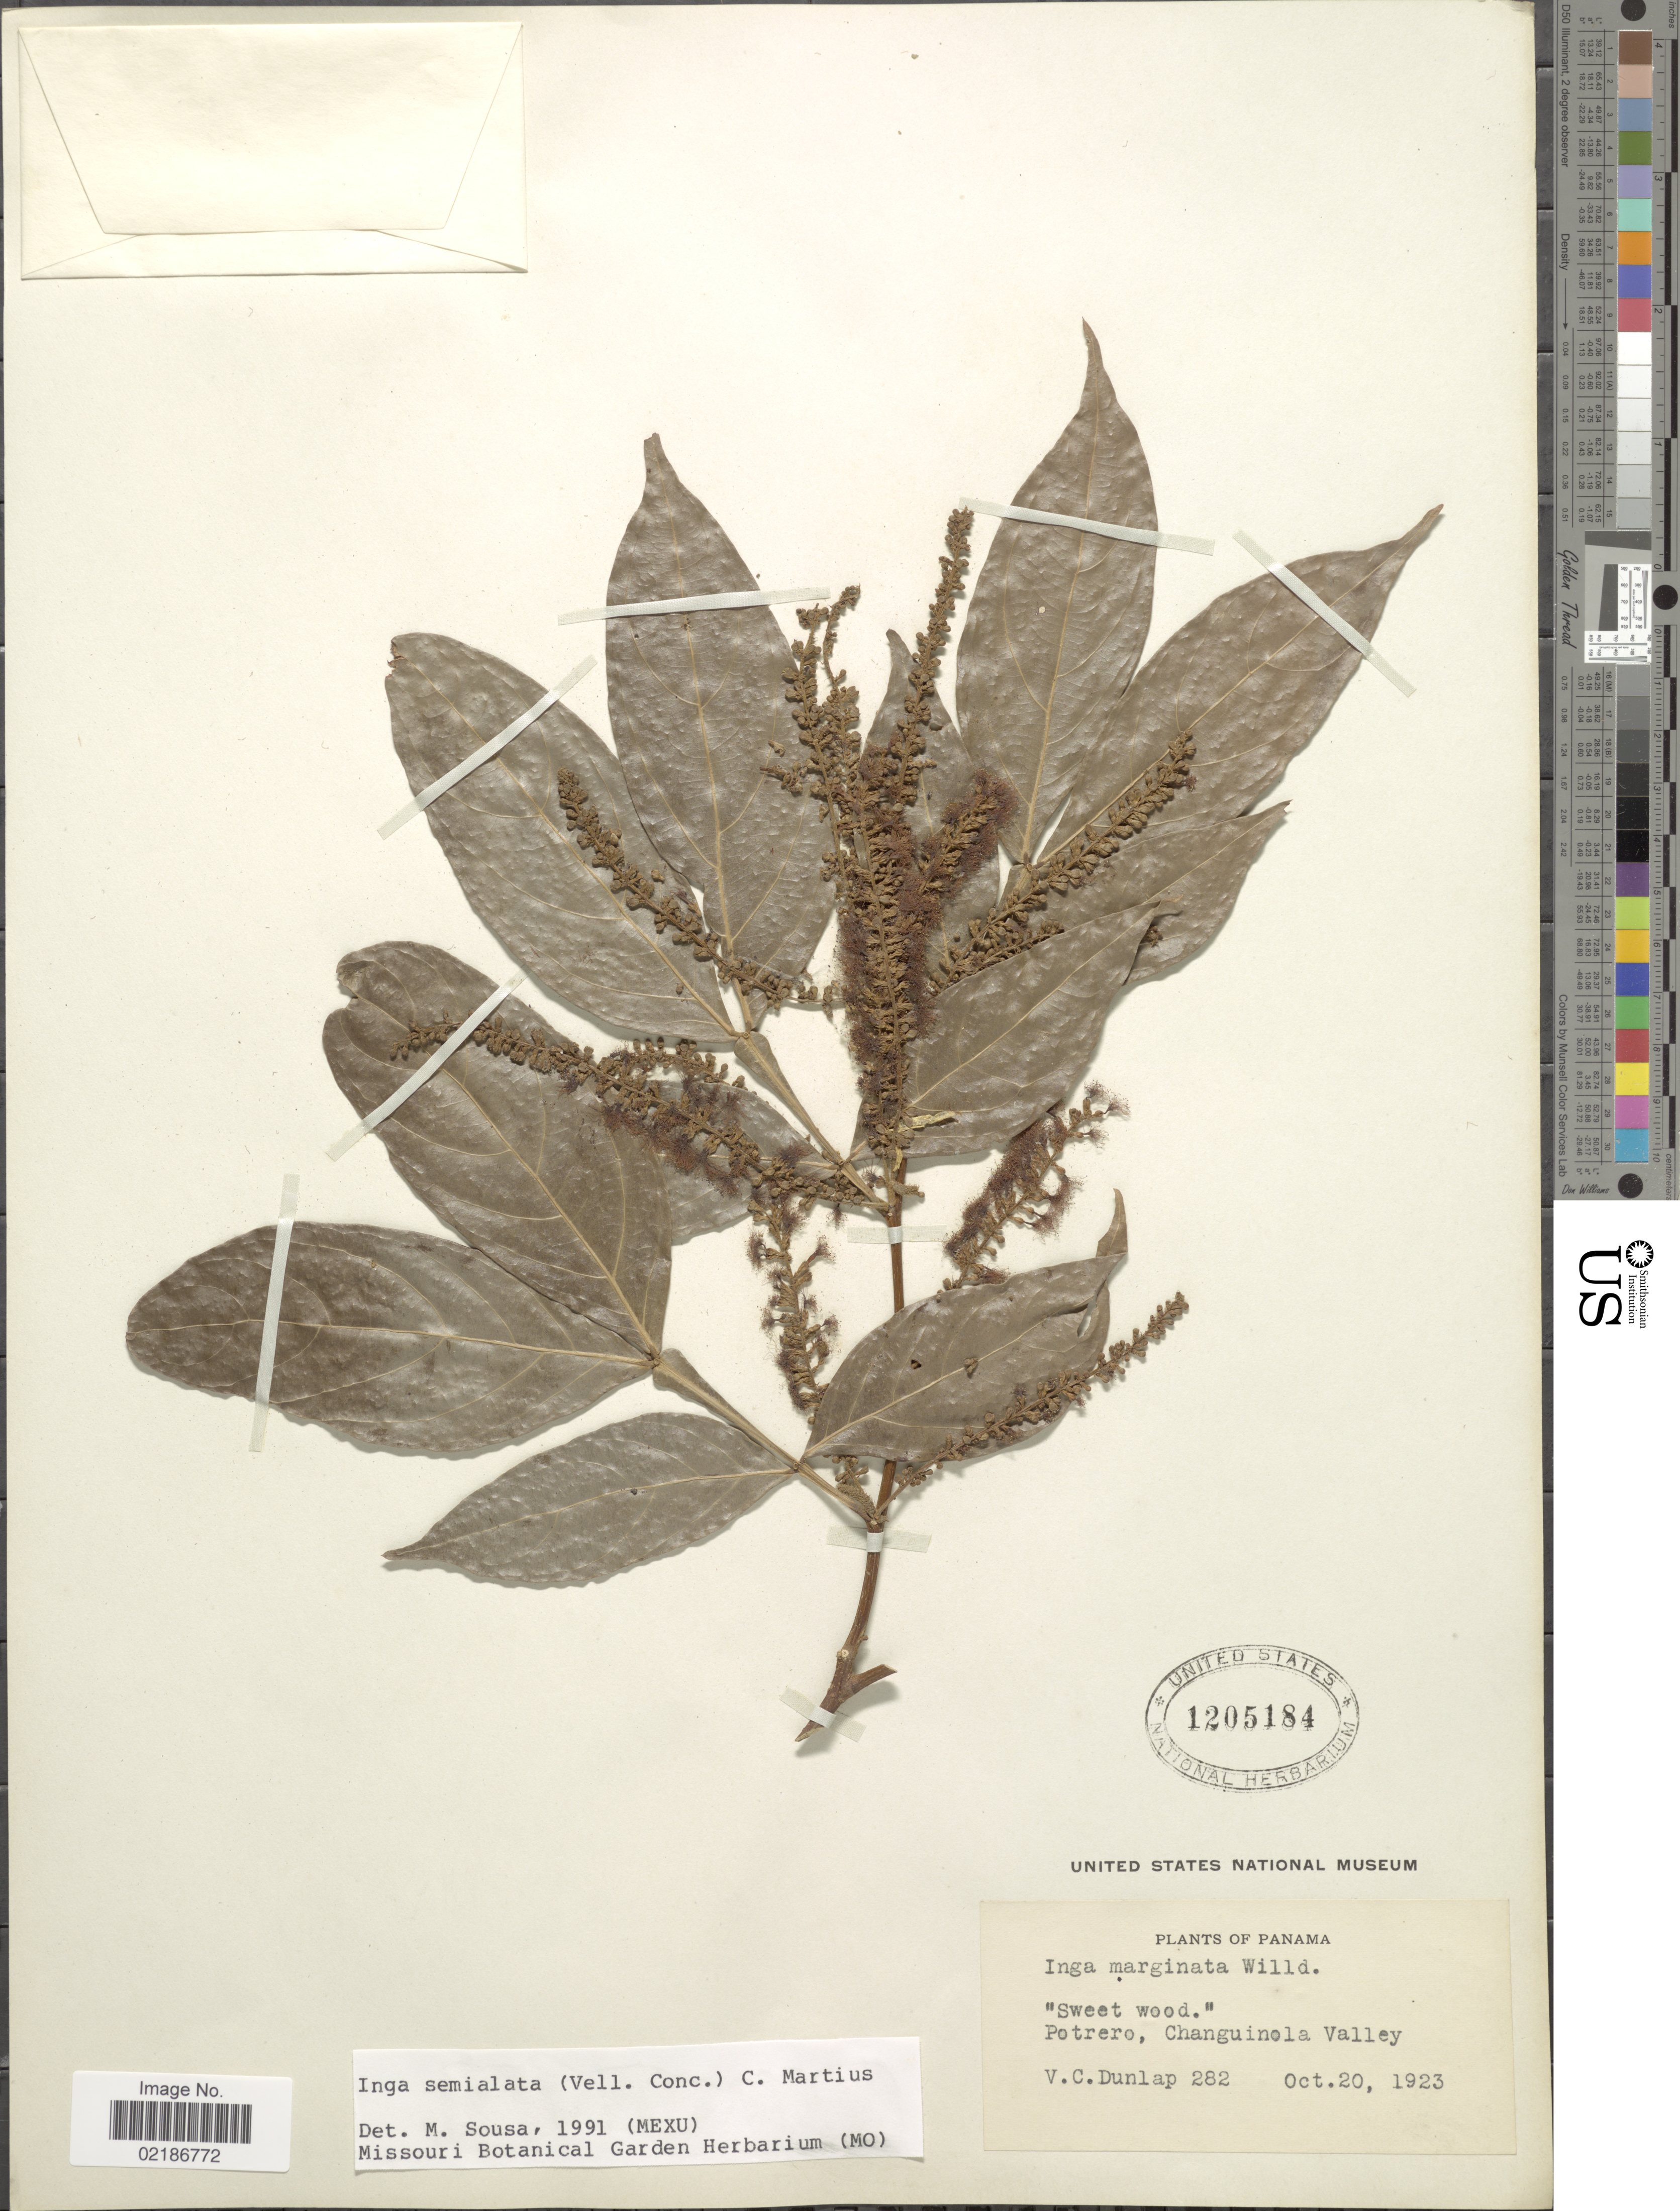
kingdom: Plantae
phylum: Tracheophyta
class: Magnoliopsida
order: Fabales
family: Fabaceae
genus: Inga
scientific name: Inga marginata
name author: Willd.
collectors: V. C. Dunlap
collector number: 282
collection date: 1923-10-20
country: Panama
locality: Potrero, Changuinola Valley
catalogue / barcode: US 1205184